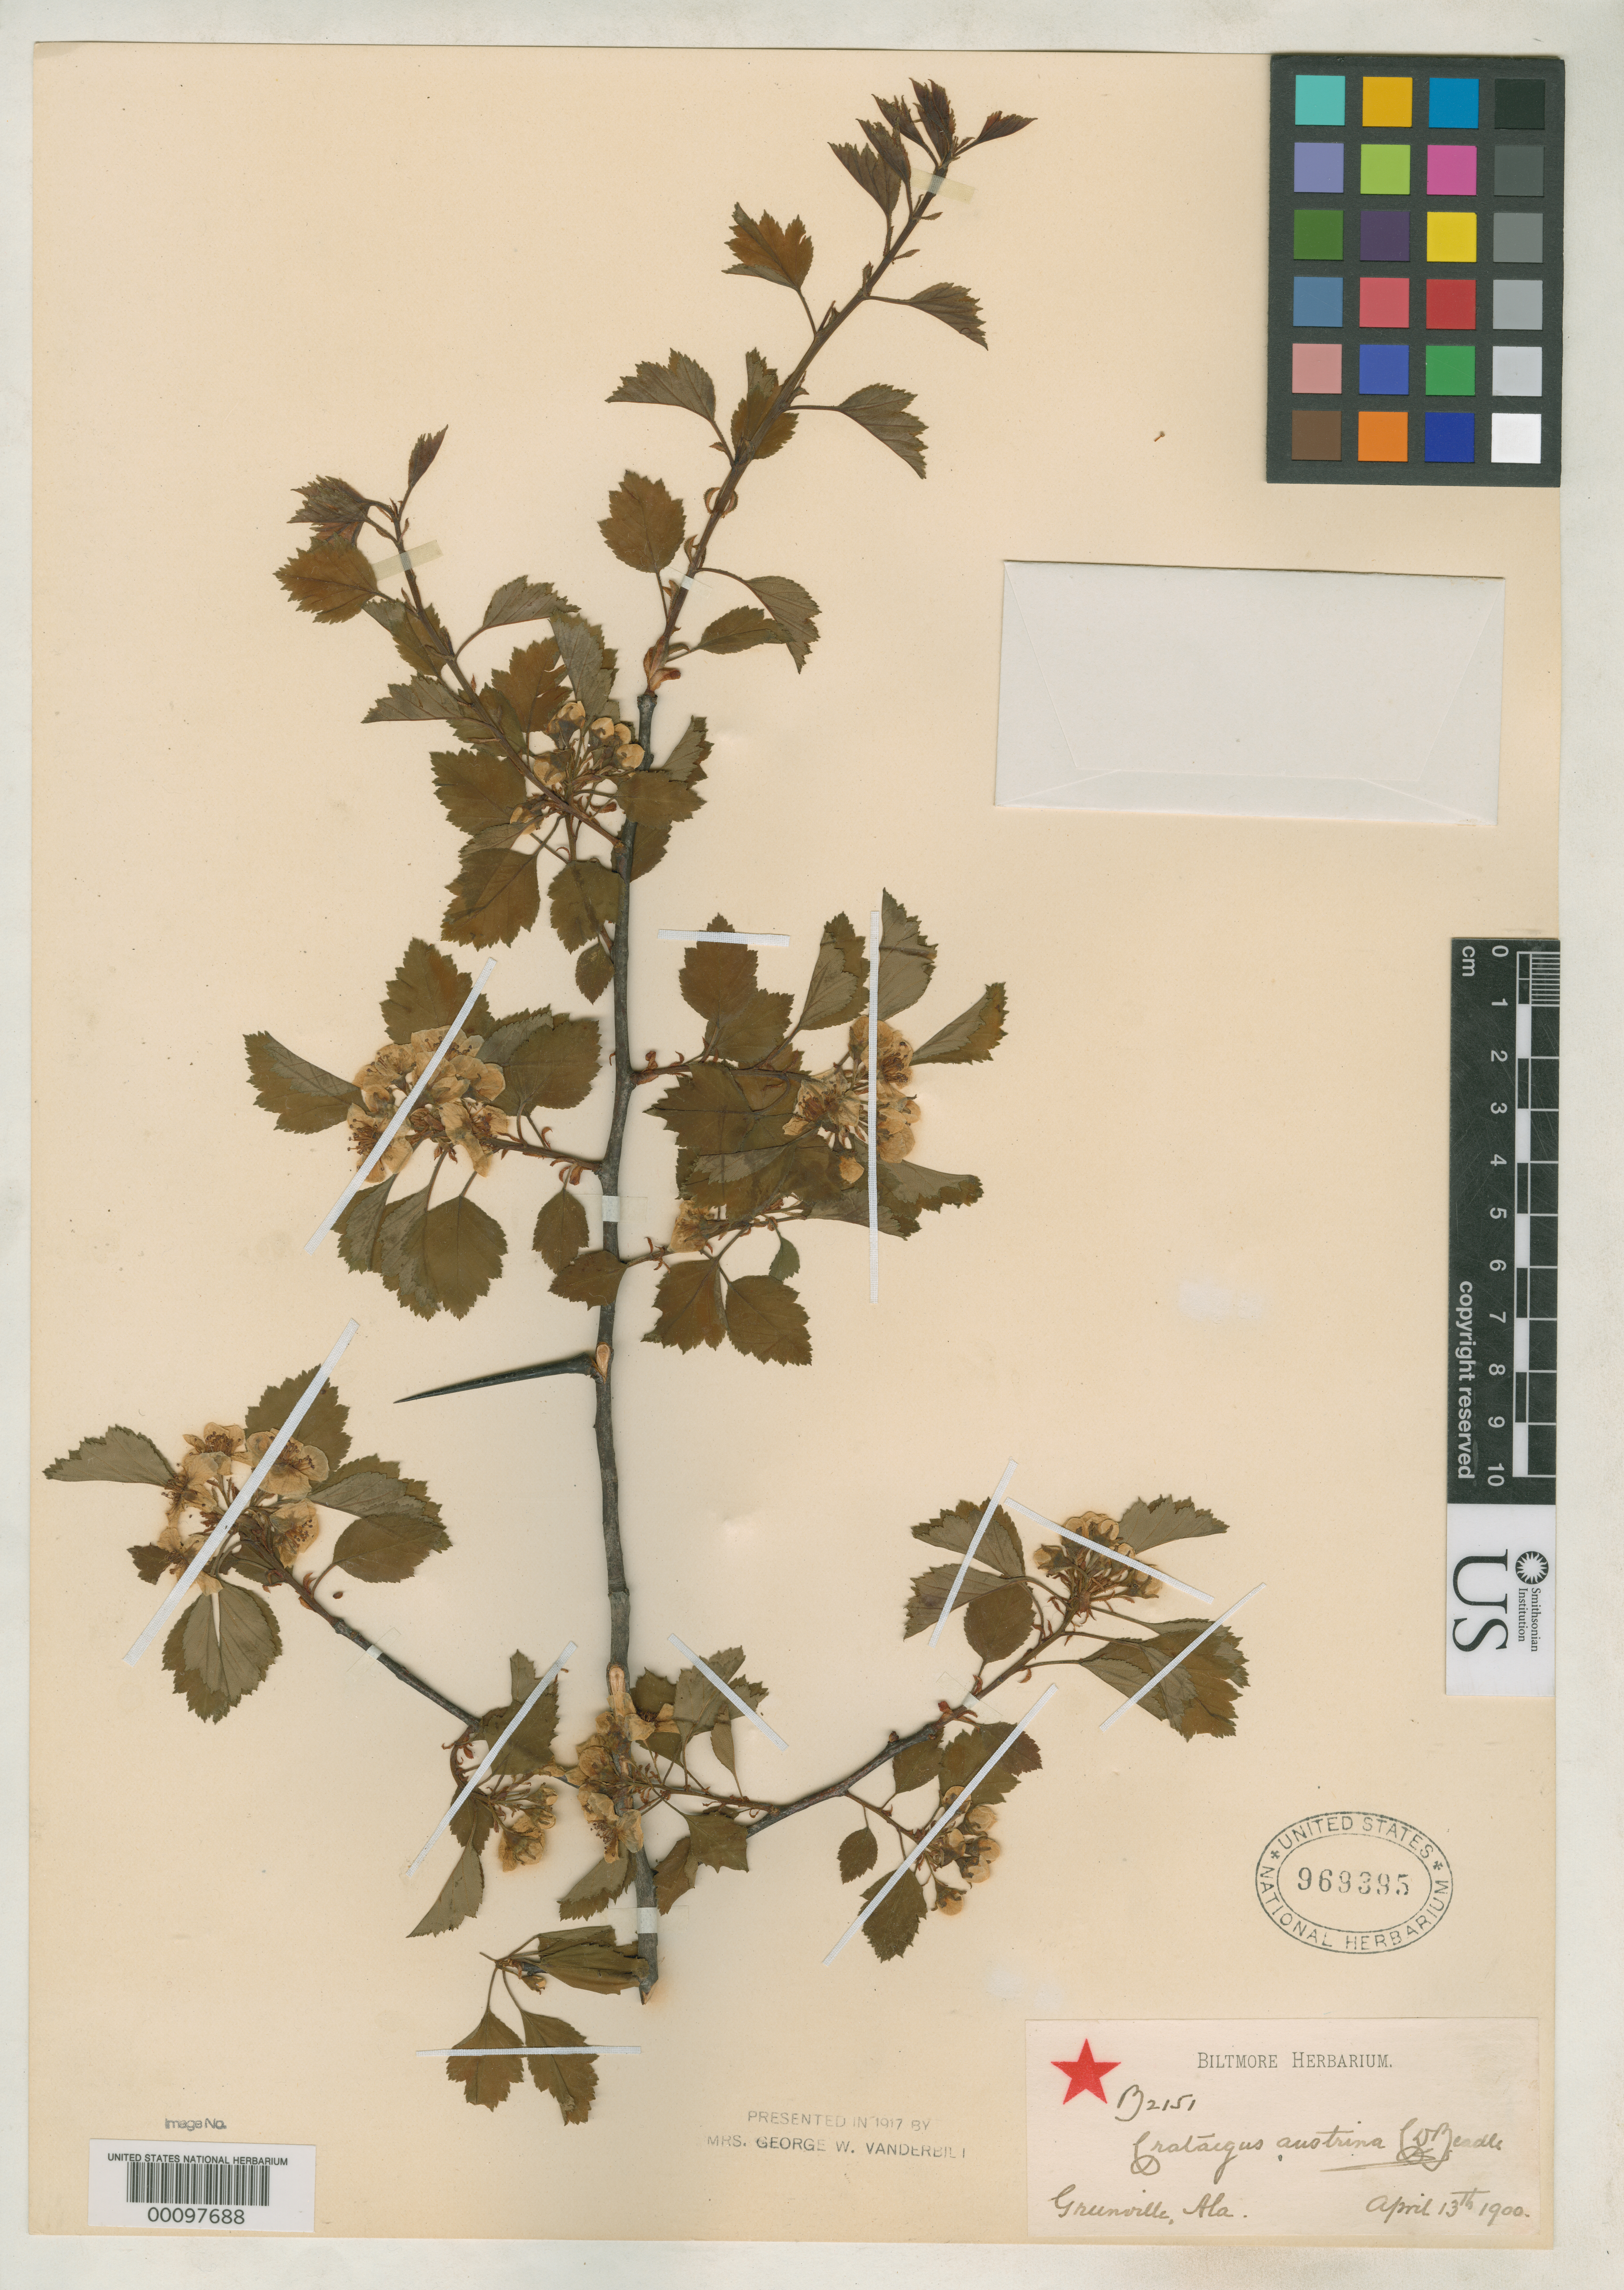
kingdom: Plantae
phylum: Tracheophyta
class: Magnoliopsida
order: Rosales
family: Rosaceae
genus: Crataegus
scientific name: Crataegus austrina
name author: Beadle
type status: Syntype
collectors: ex herb. Biltmore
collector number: B 2151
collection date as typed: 13 Apr 1900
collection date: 1900-04-13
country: United States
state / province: Alabama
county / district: Butler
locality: Greenville.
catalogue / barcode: US 969395